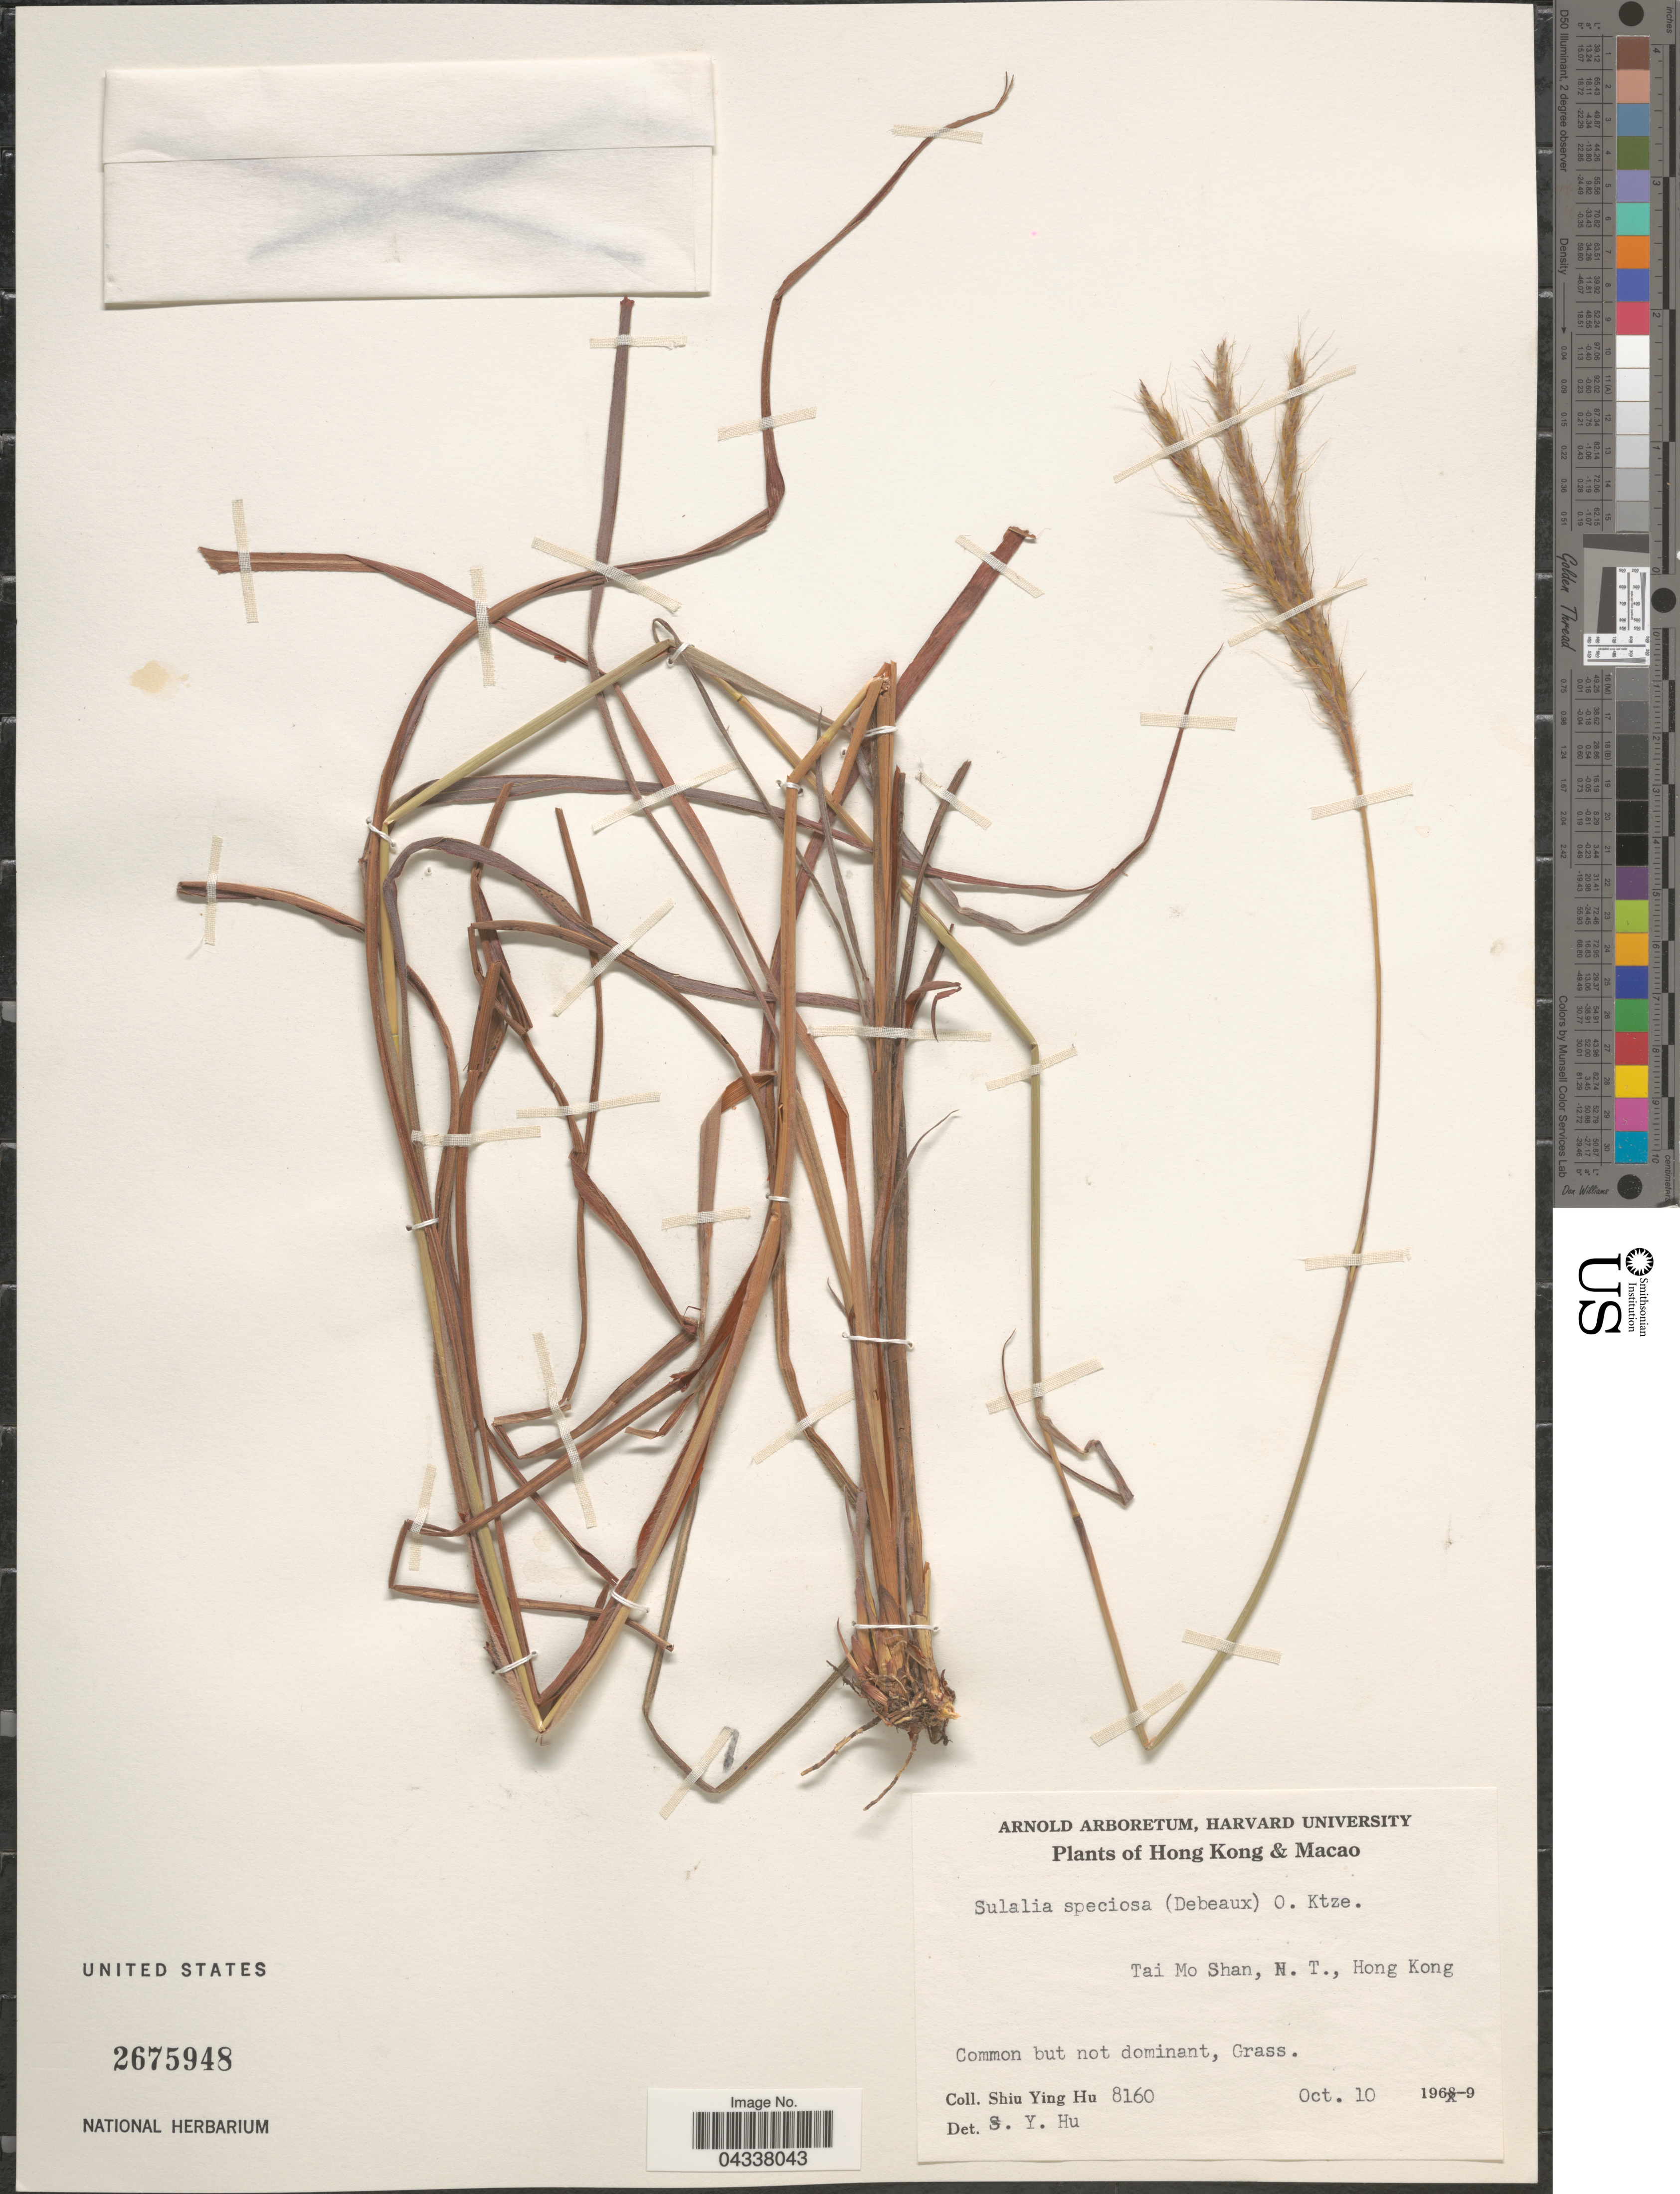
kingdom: Plantae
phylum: Tracheophyta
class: Liliopsida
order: Poales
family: Poaceae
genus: Pseudopogonatherum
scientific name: Pseudopogonatherum speciosum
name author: (Debeaux) Ohwi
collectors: S. Y. Hu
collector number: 8160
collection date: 1969-10-10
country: China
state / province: Hong Kong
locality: Tai mo Shan, N.T.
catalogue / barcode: US 2675948